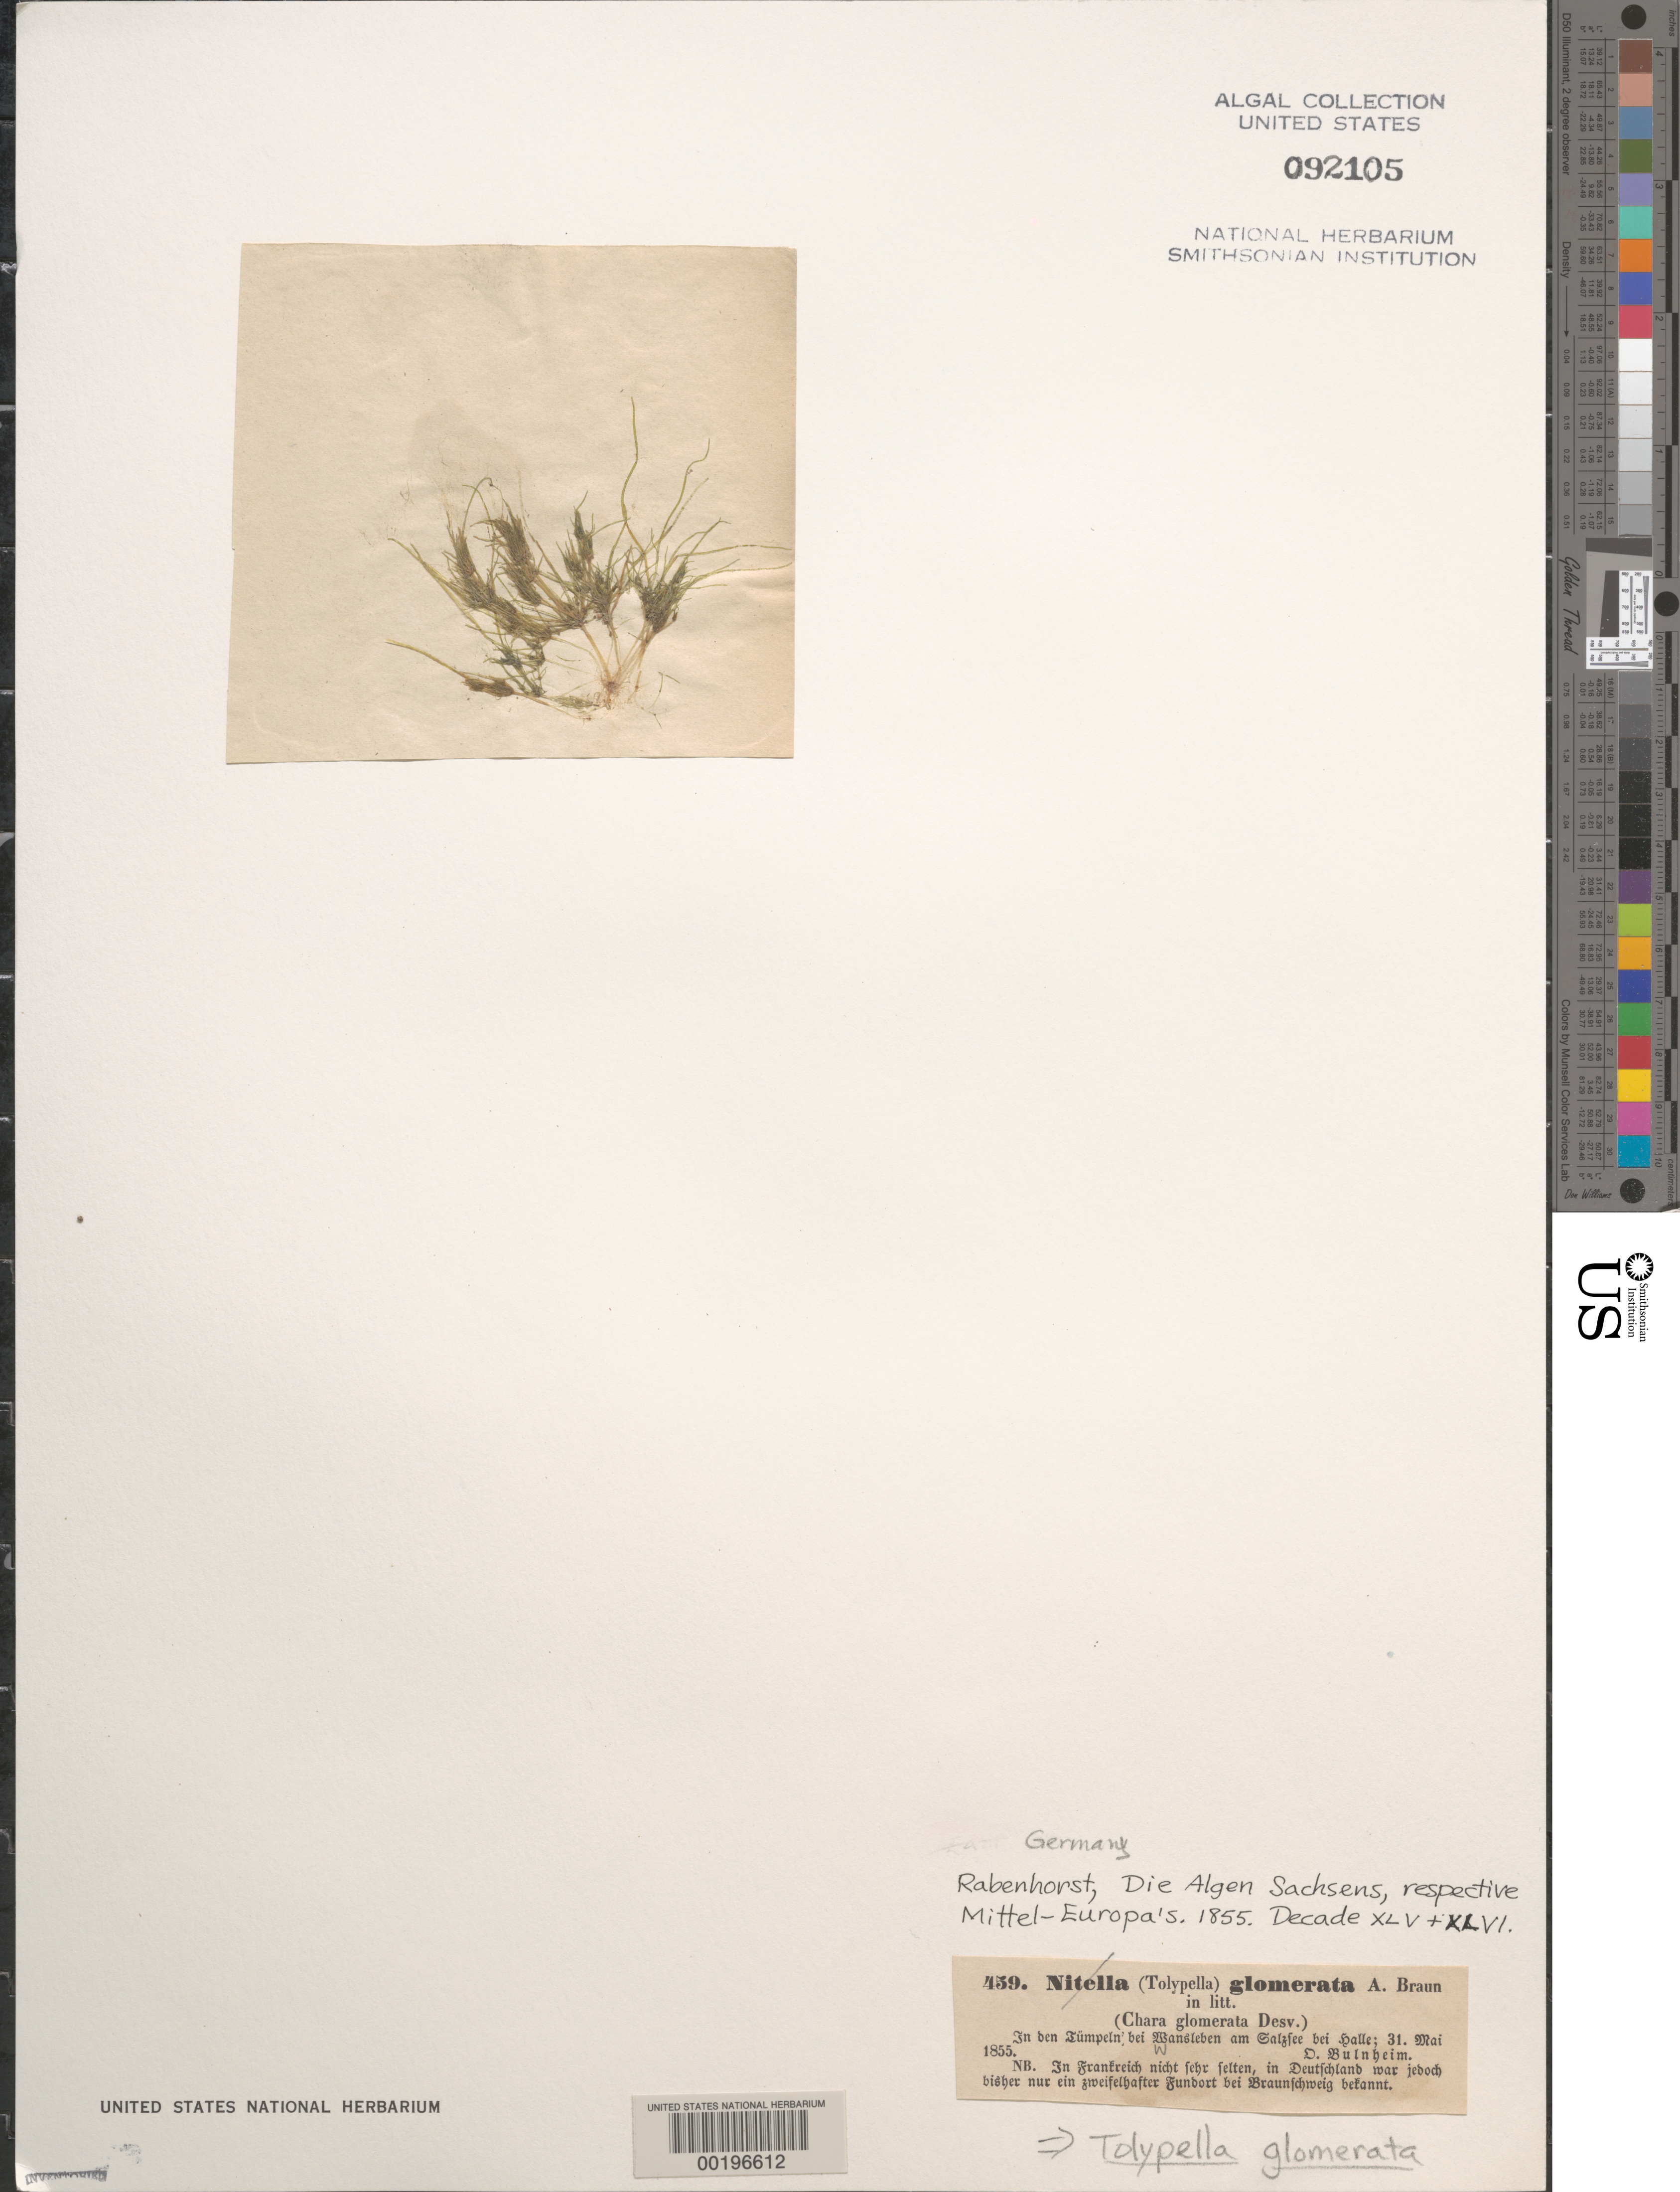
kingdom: Plantae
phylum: Charophyta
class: Charophyceae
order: Charales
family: Characeae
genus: Tolypella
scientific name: Tolypella glomerata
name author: (N.A. Desvaux) Leonhardi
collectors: O. Bulnheim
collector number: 459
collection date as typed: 31 May 1855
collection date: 1855-05-31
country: Germany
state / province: Sachsen-Anhalt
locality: Halle District. Wansleben, Salzsee near Halle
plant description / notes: Rabenhorst, Die Algen Sachsens, respective Mittel-Europa's, Dec. 45 & 46, 1855, as Nitella (Tolypella) glomerata A. Braun in litt.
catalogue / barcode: US 92105